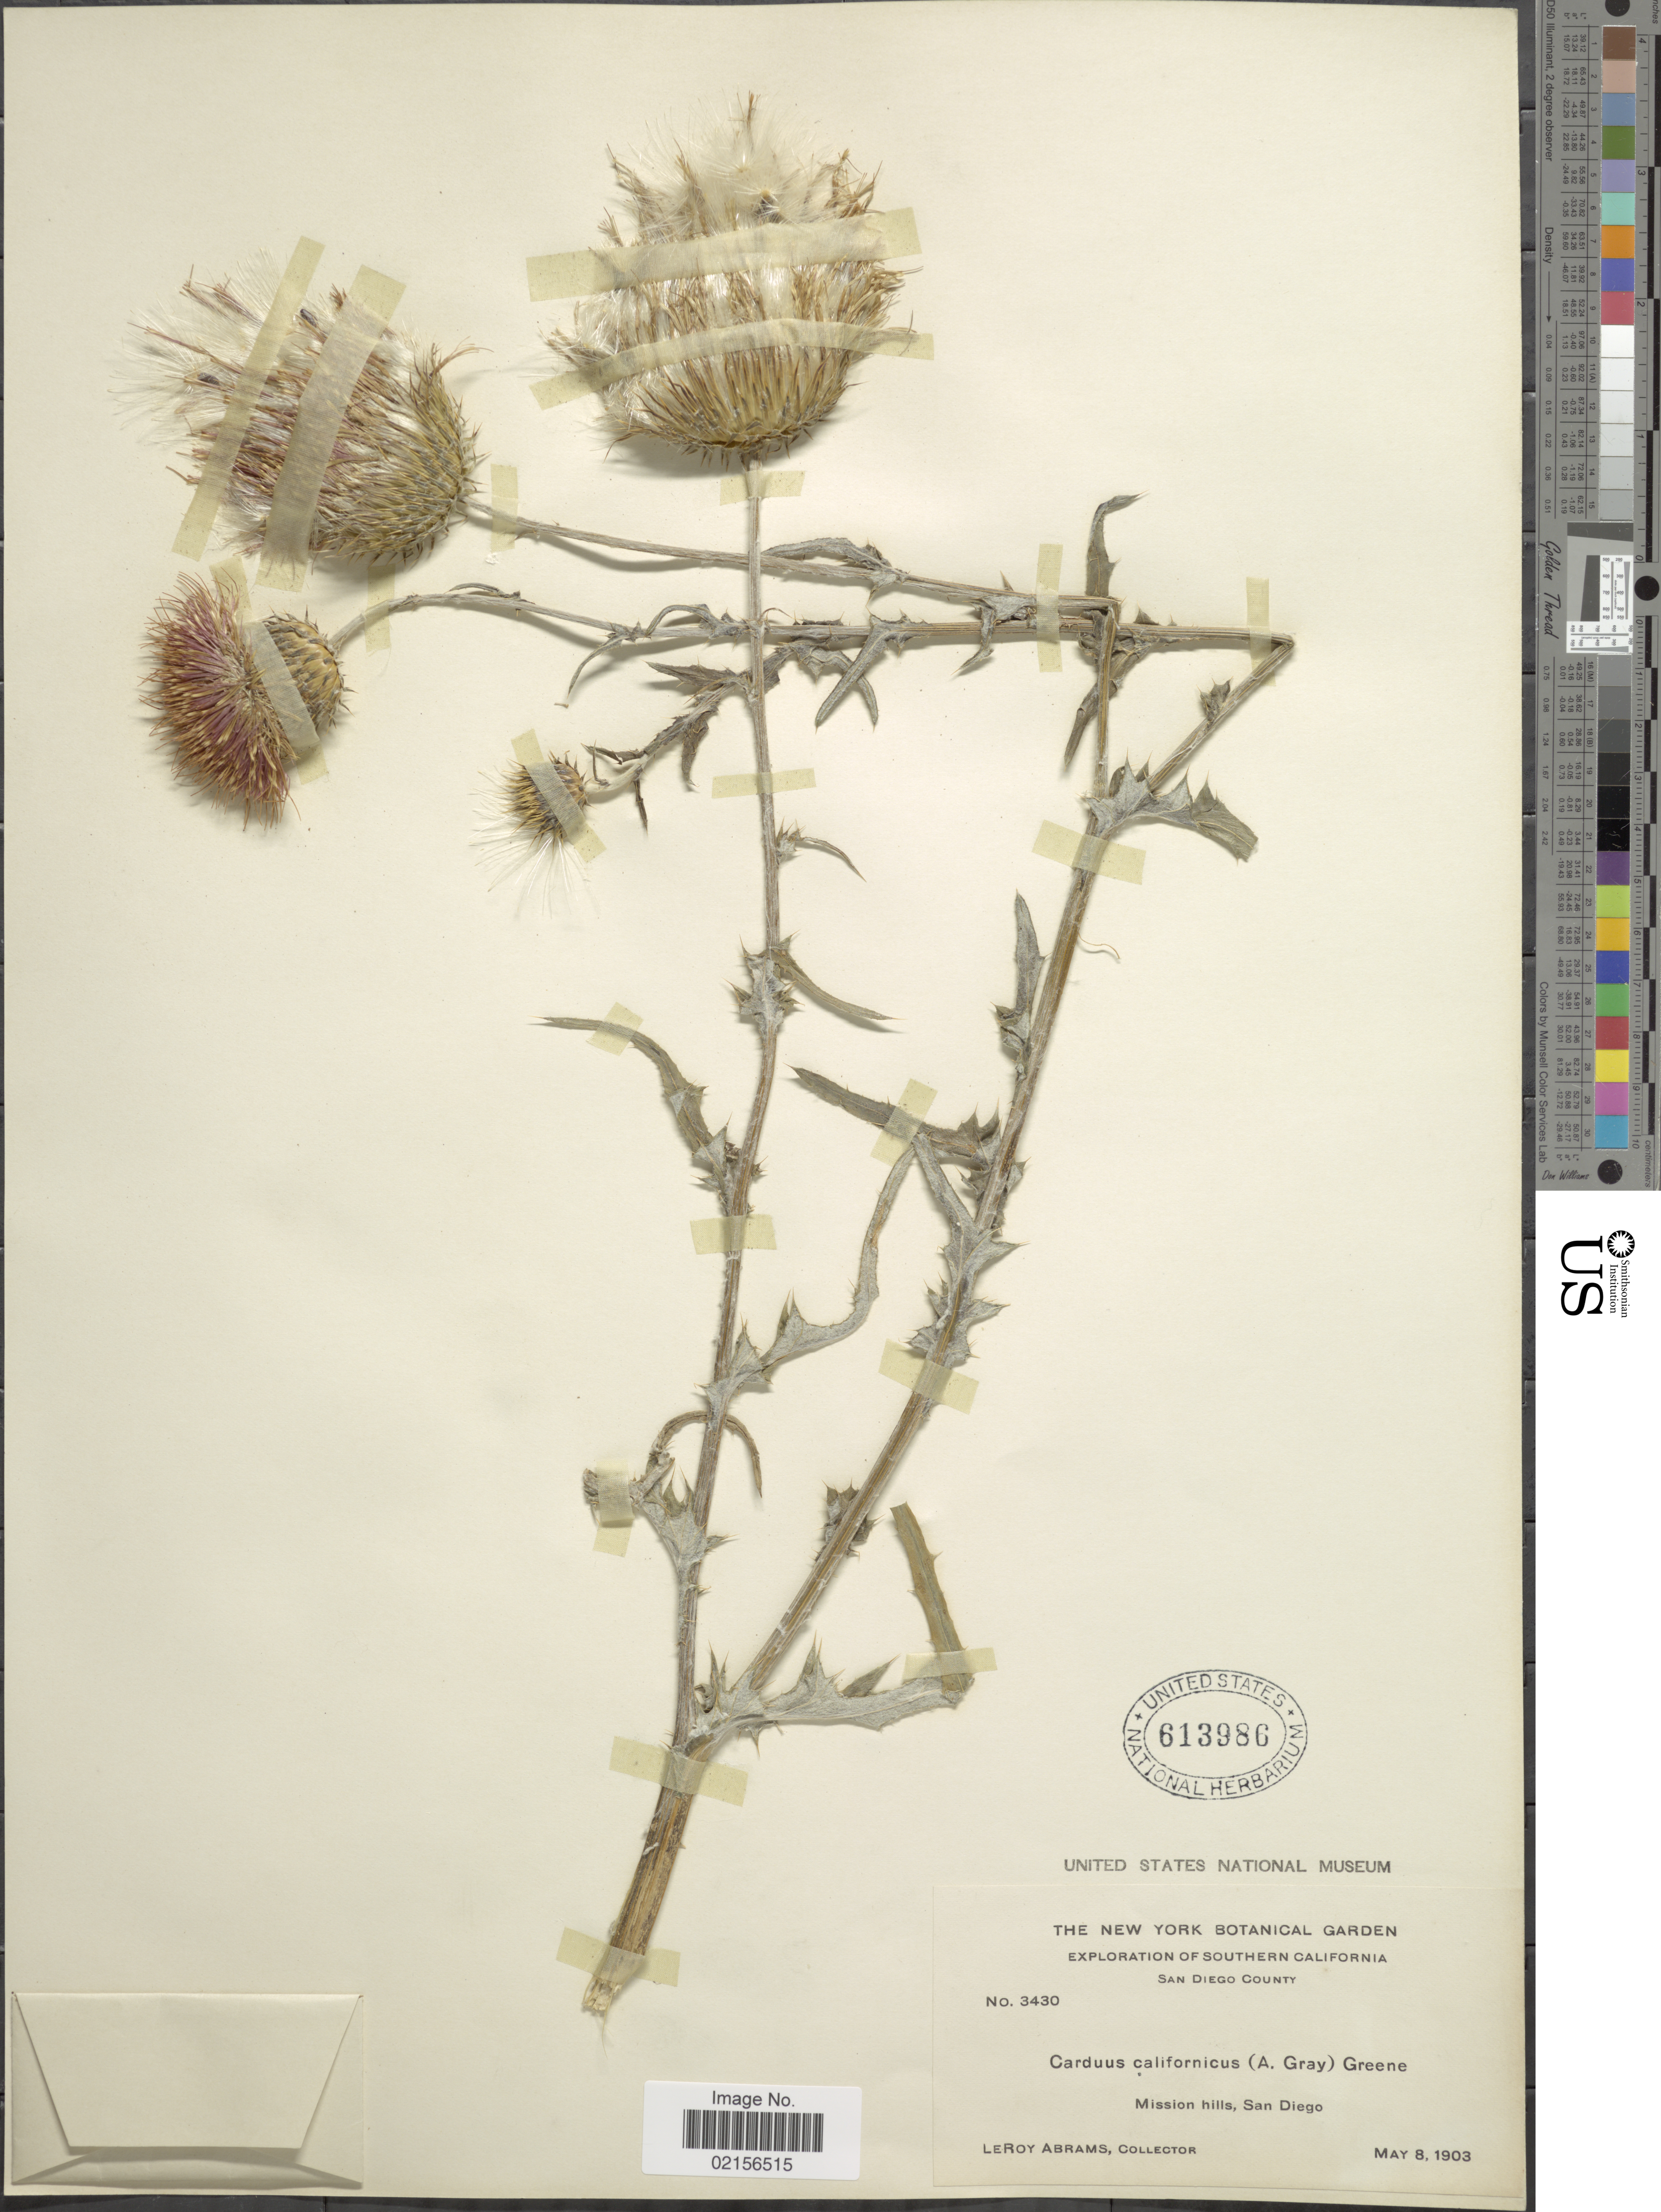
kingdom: Plantae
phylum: Tracheophyta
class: Magnoliopsida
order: Asterales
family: Asteraceae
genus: Cirsium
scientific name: Cirsium occidentale var. californicum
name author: (A. Gray) D.J. Keil & C.E. Turner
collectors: L. Abrams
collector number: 3430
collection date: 1903-05-08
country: United States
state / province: California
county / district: San Diego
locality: San Diego County, Mission hills, San Diego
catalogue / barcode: US 613986